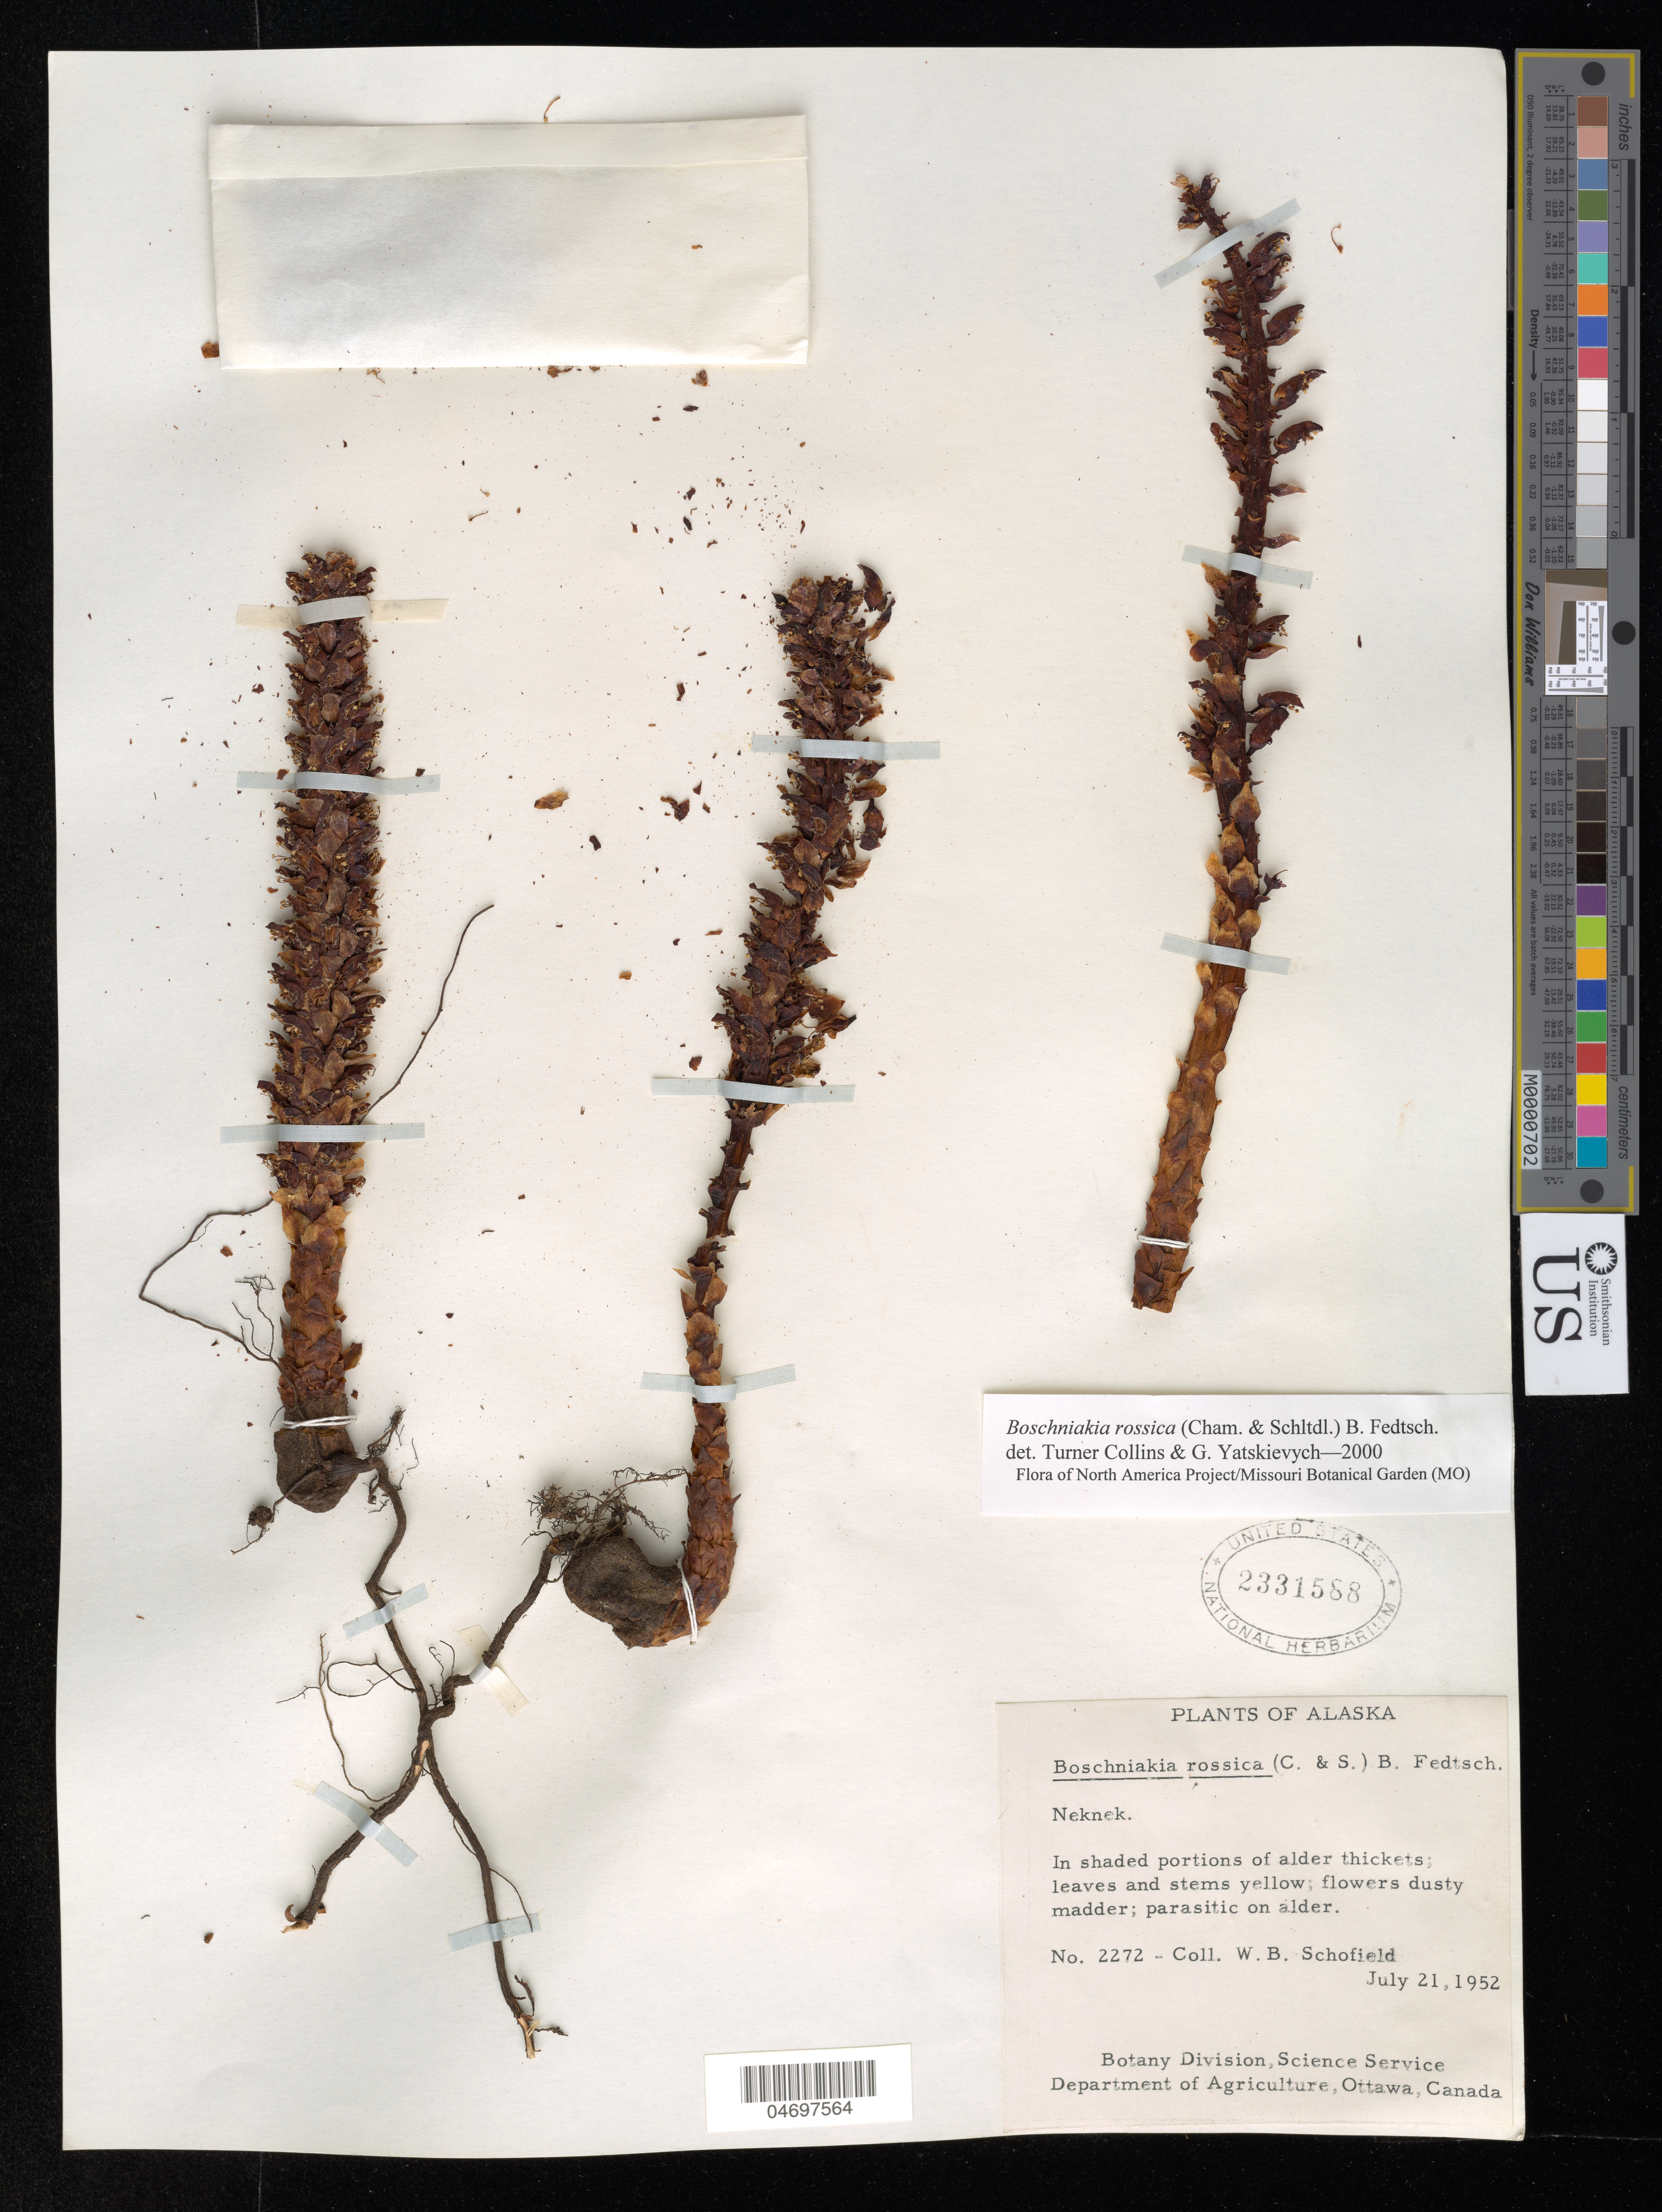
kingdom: Plantae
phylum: Tracheophyta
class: Magnoliopsida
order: Lamiales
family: Orobanchaceae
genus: Boschniakia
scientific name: Boschniakia rossica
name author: (Cham. & Schltdl.) B. Fedtsch.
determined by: Collins, L. T.; Yatskievych, G. A.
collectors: W. Schofield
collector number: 2272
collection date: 1952-07-21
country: United States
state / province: Alaska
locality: Naknek.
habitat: In sharded portions of alder thickets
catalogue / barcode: US 2331588